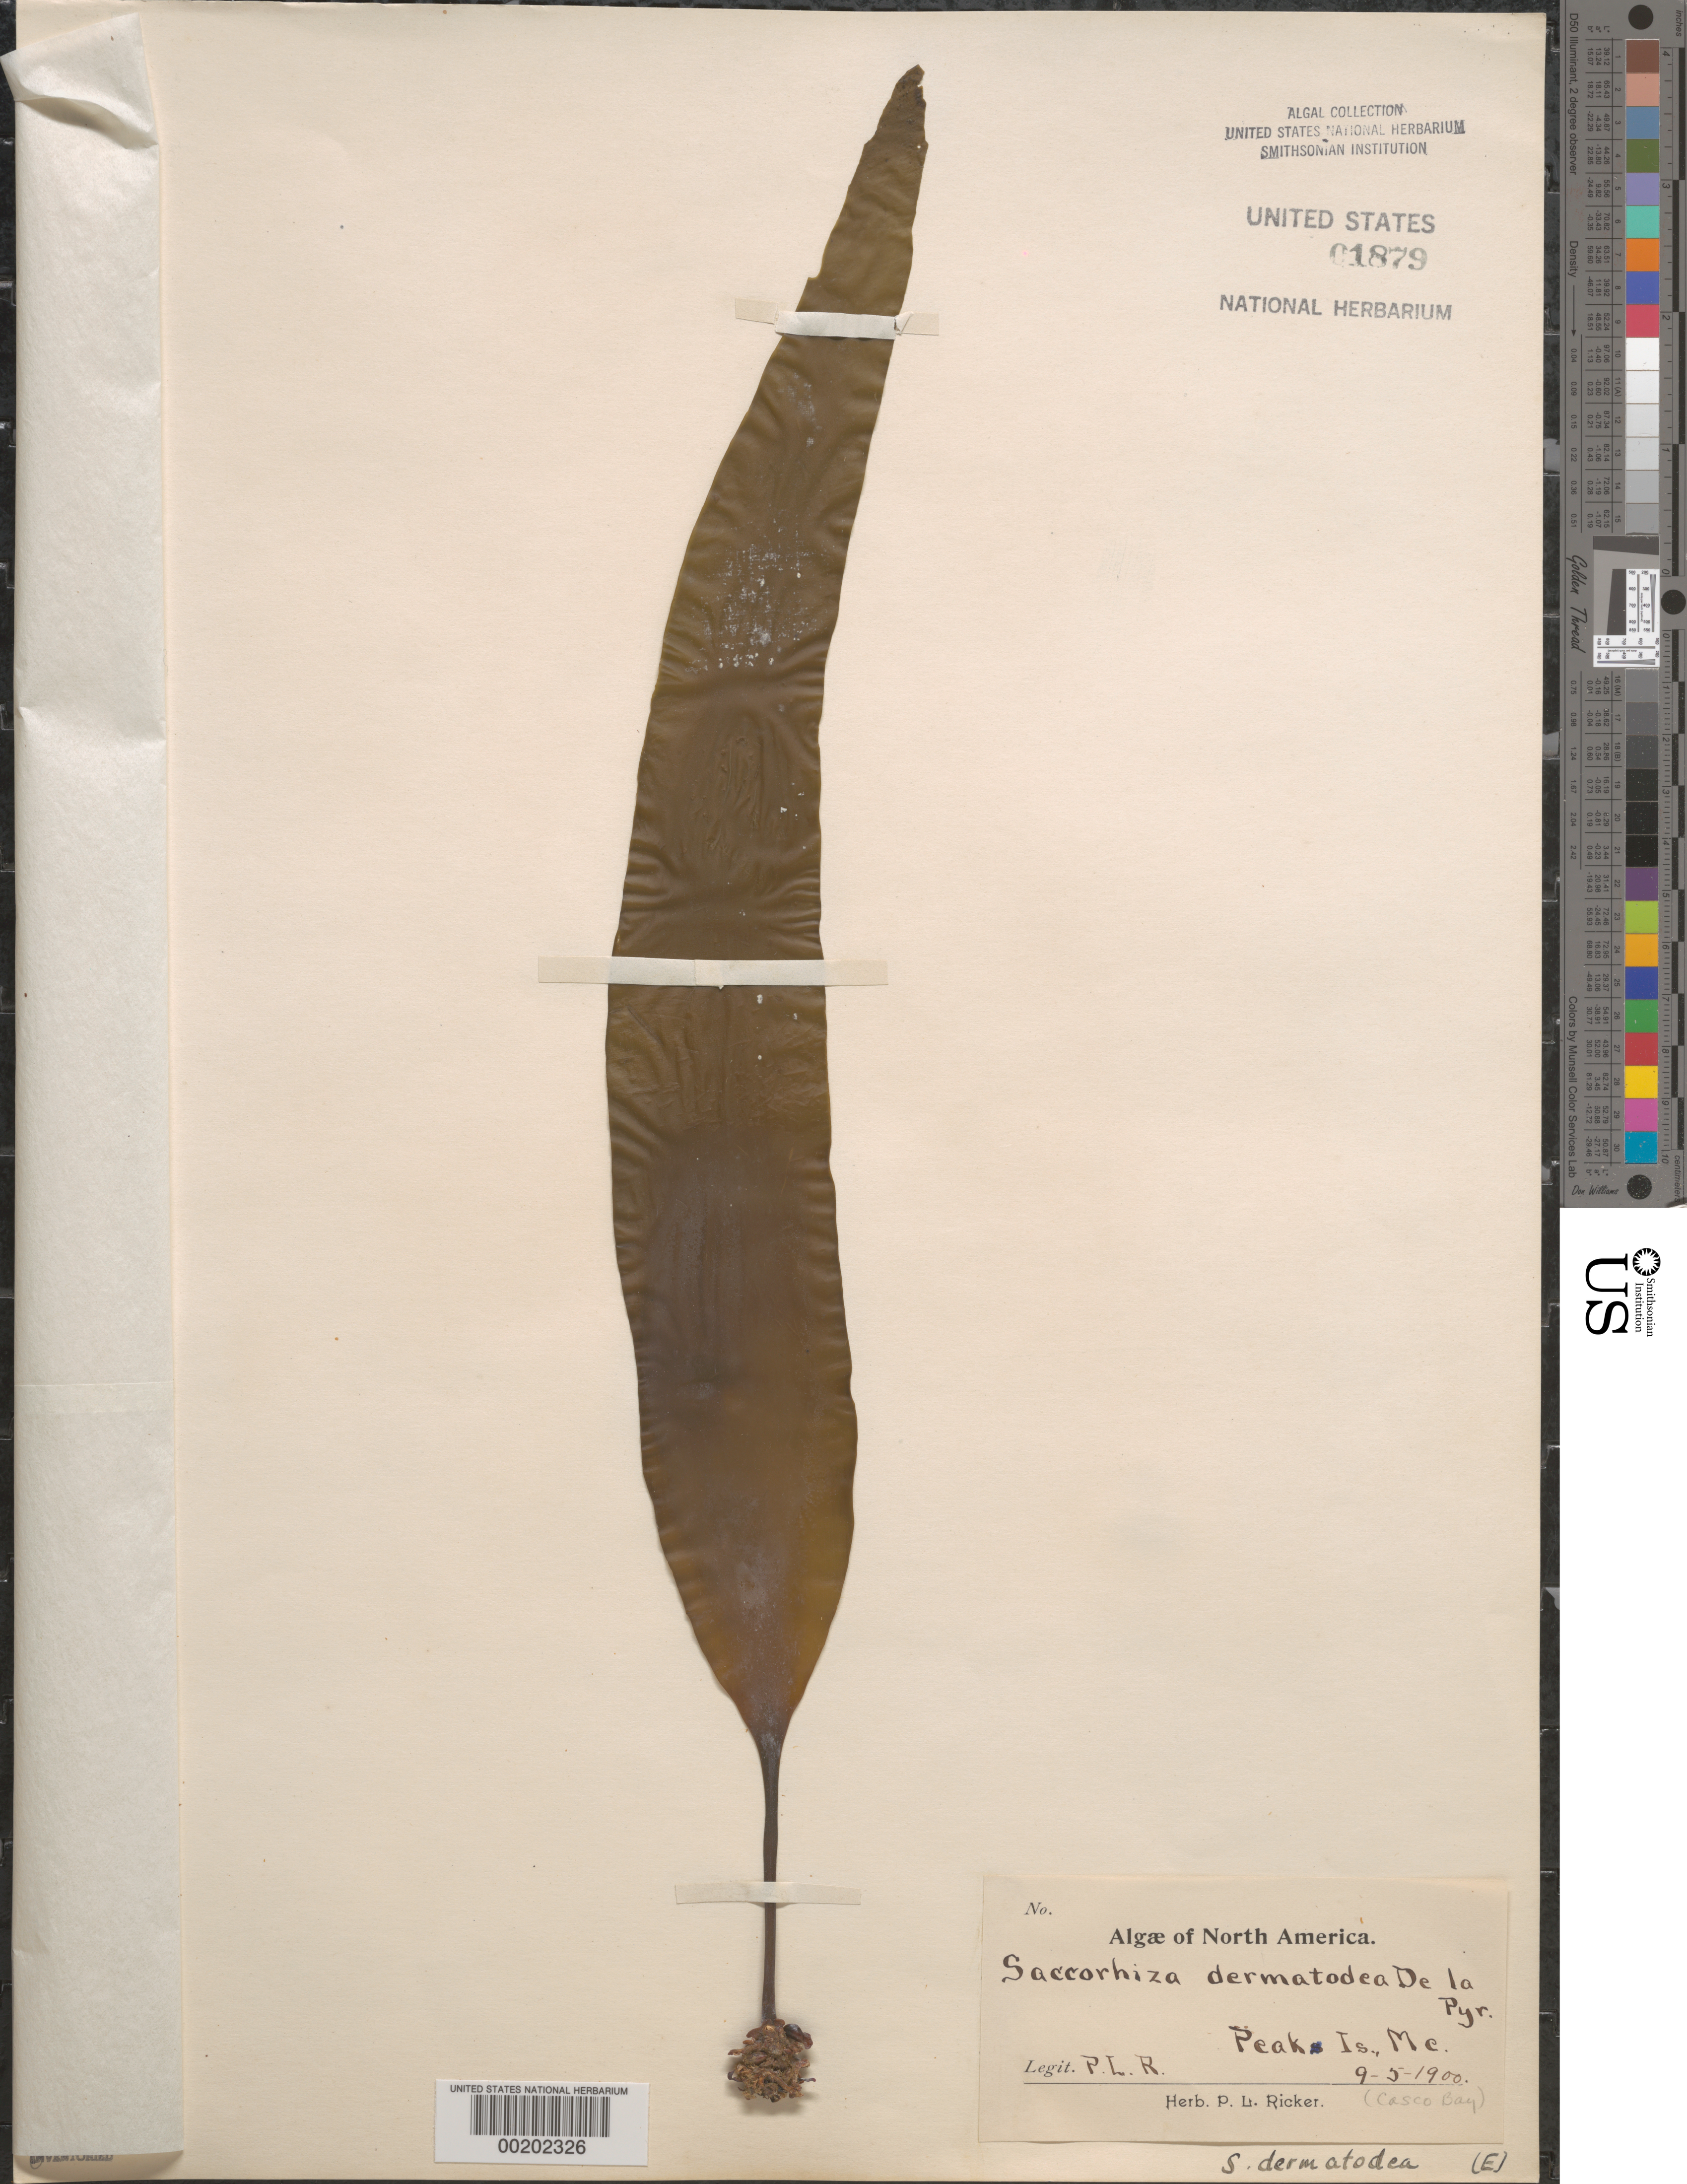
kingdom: Chromista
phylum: Foraminifera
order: Astrorhizida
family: Hyperamminidae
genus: Saccorhiza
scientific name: Saccorhiza dermatodea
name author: (Bach. Pyl.) J. Agardh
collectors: P. Ricker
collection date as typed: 05 Sep 1900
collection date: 1900-09-05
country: United States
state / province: Maine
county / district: Cumberland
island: Peaks Island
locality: Casco Bay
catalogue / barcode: US 1879